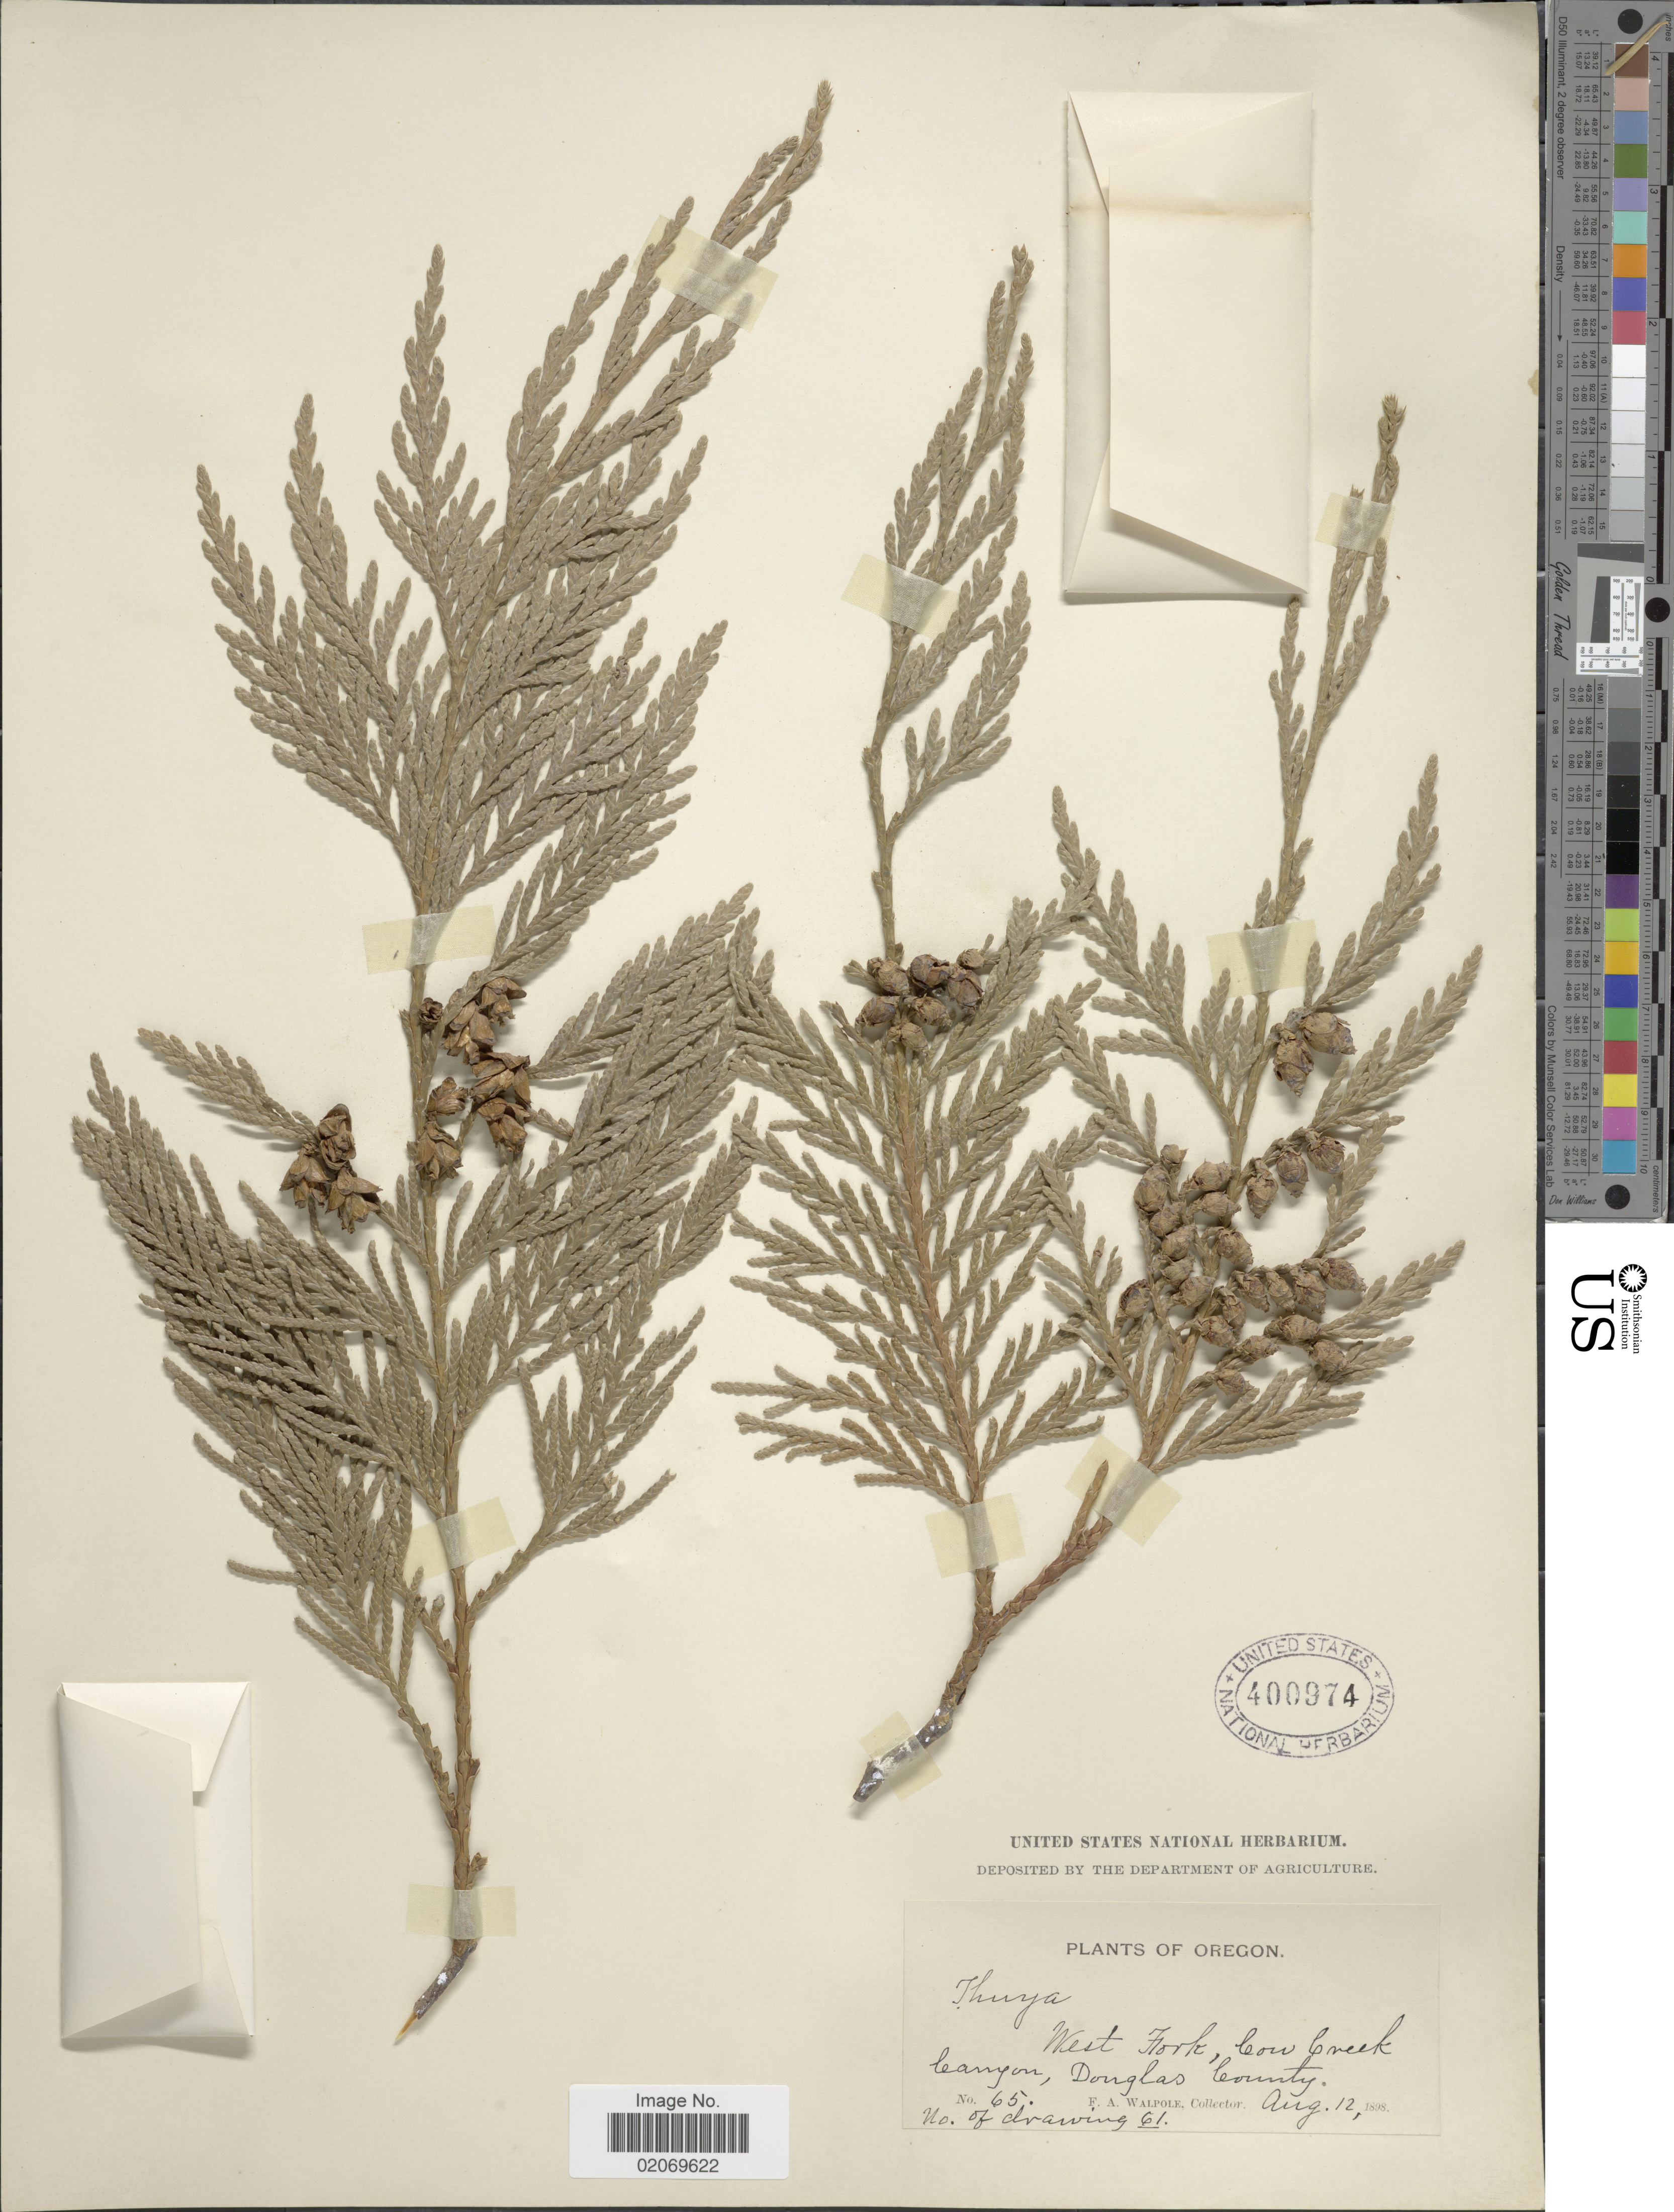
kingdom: Plantae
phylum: Tracheophyta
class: Pinopsida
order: Pinales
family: Cupressaceae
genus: Thuja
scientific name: Thuja plicata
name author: Donn & D. Don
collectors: F. Walpole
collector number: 65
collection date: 1898-08-12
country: United States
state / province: Oregon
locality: West Fork, Cow Creek Canyon, Douglas County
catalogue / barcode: US 400974